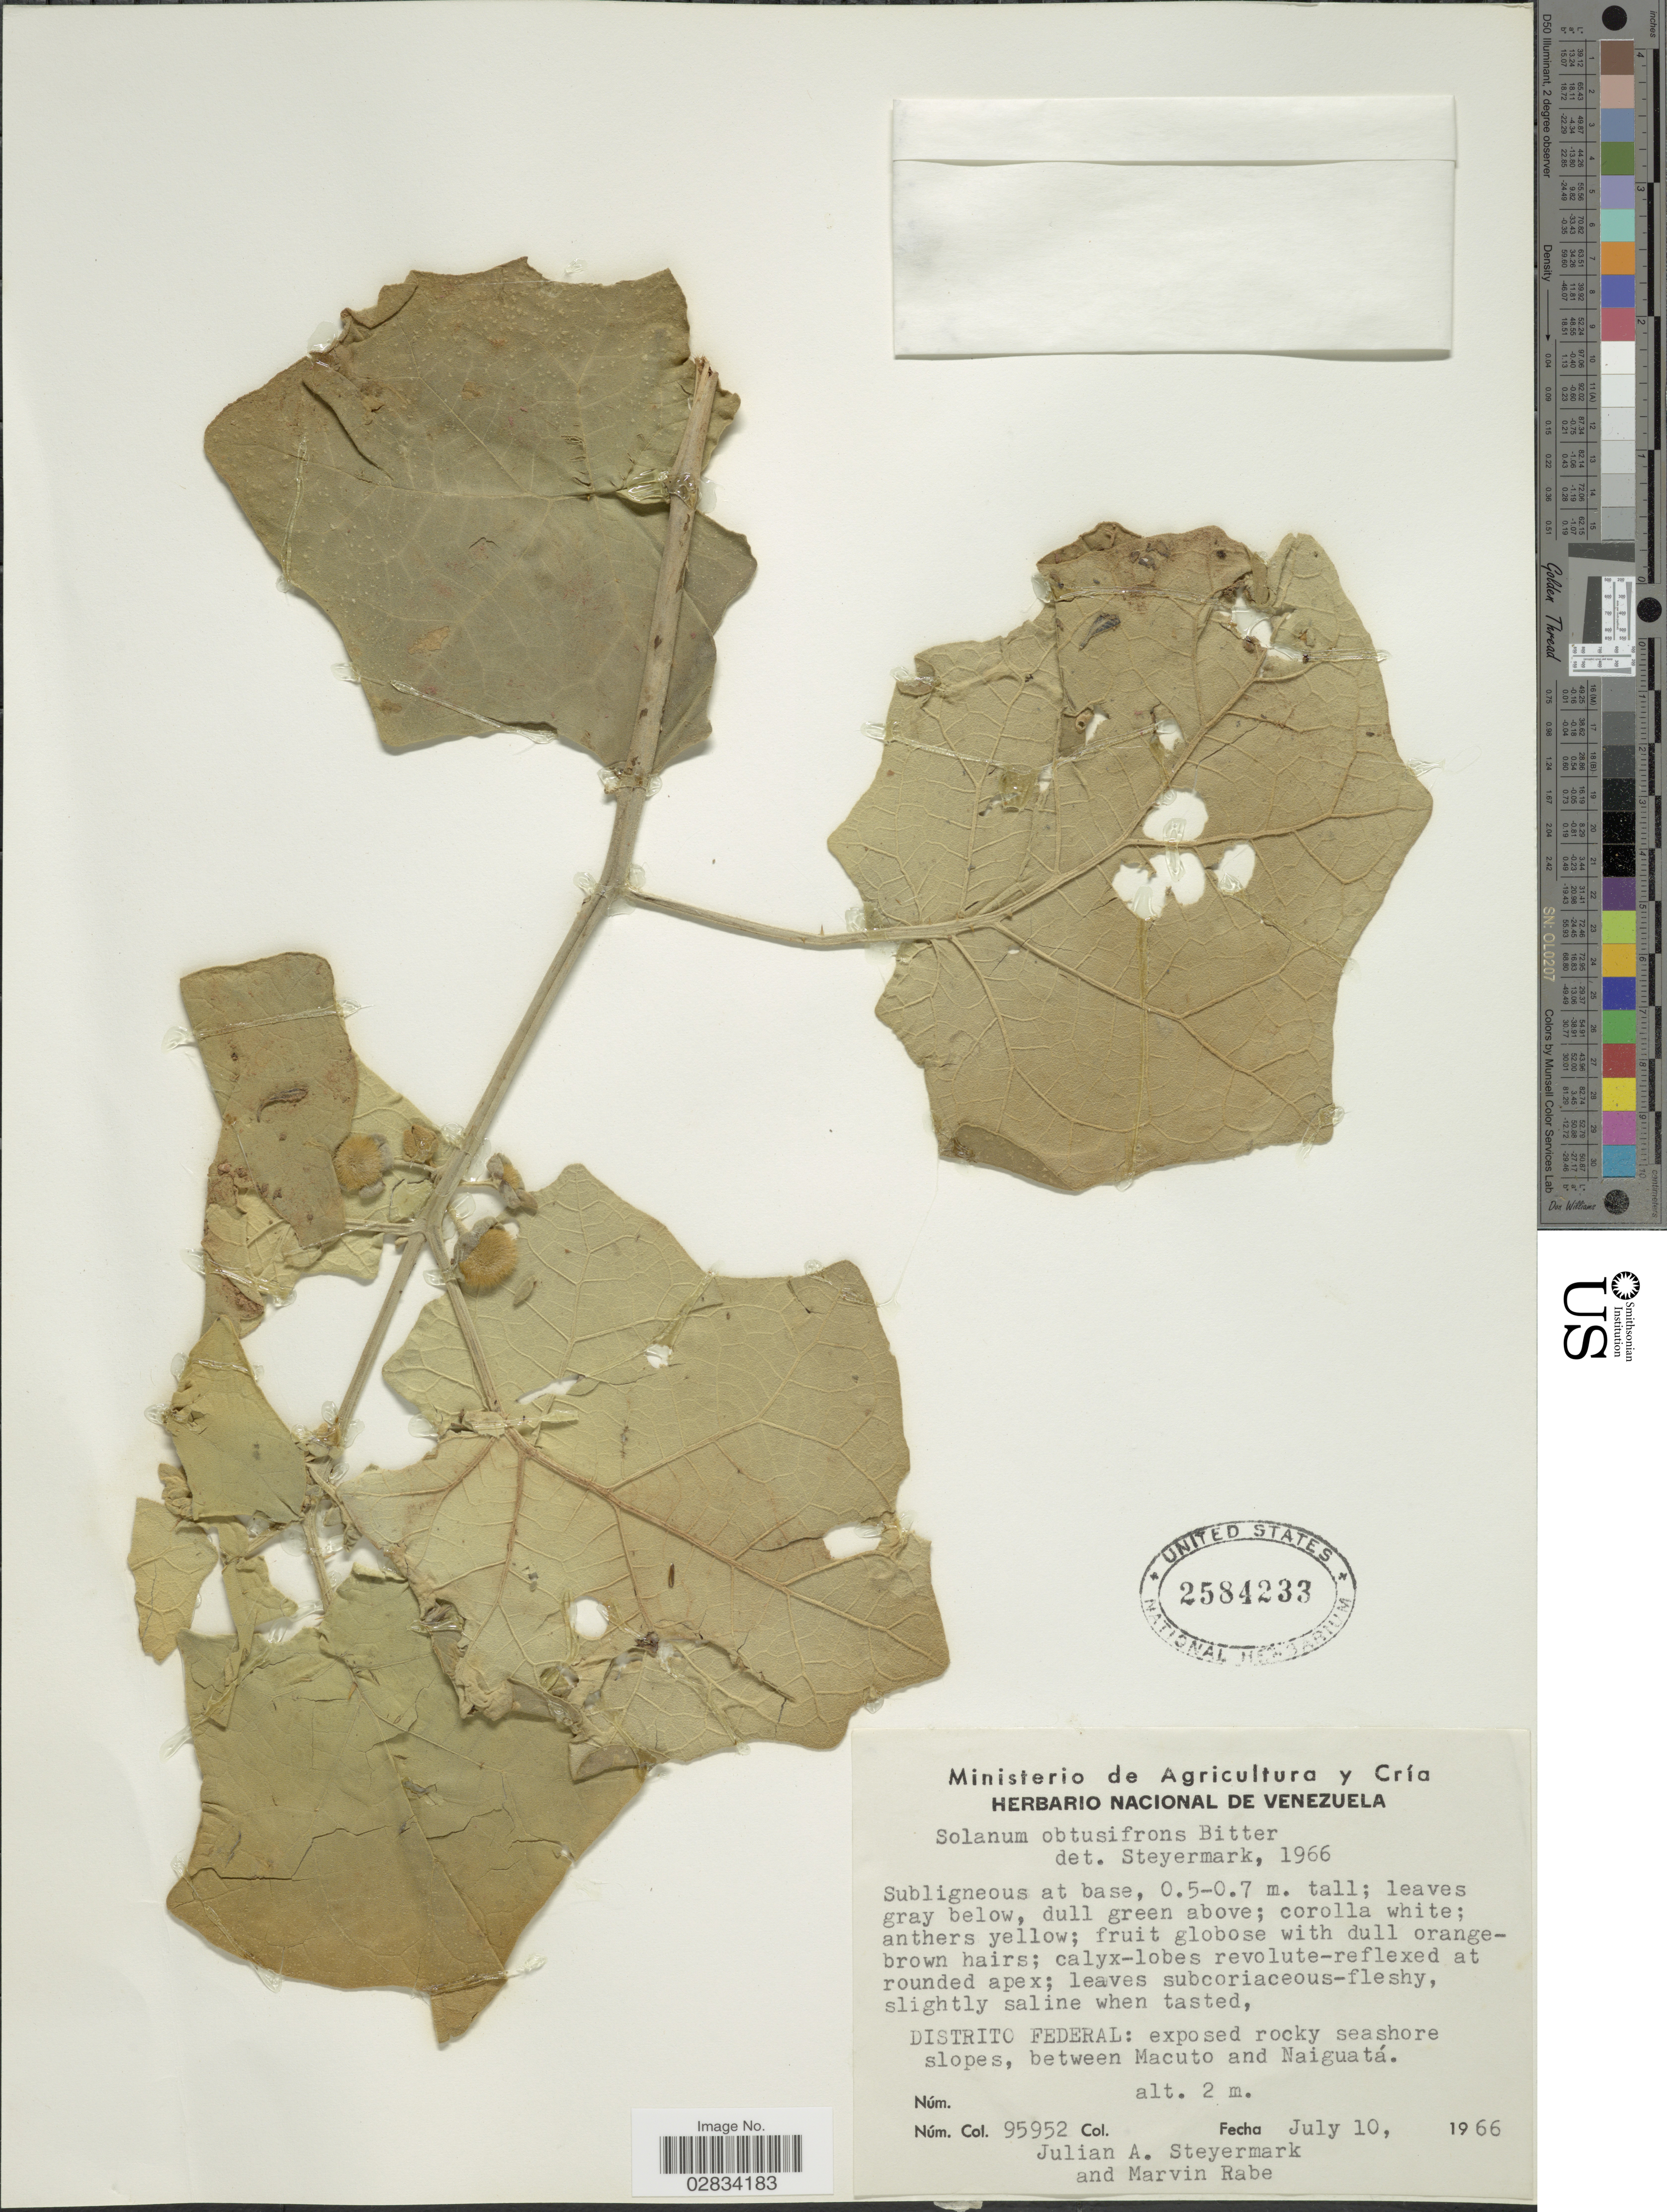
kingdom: Plantae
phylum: Tracheophyta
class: Magnoliopsida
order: Solanales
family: Solanaceae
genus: Solanum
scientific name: Solanum obtusifrons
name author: Pittier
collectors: J. Steyermark & M. Rabe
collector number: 95952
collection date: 1966-07-10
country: Venezuela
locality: Distrito Federal, exposed rocky seashore slopes, between Macuto and Naiguatá.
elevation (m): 2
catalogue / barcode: US 2584233